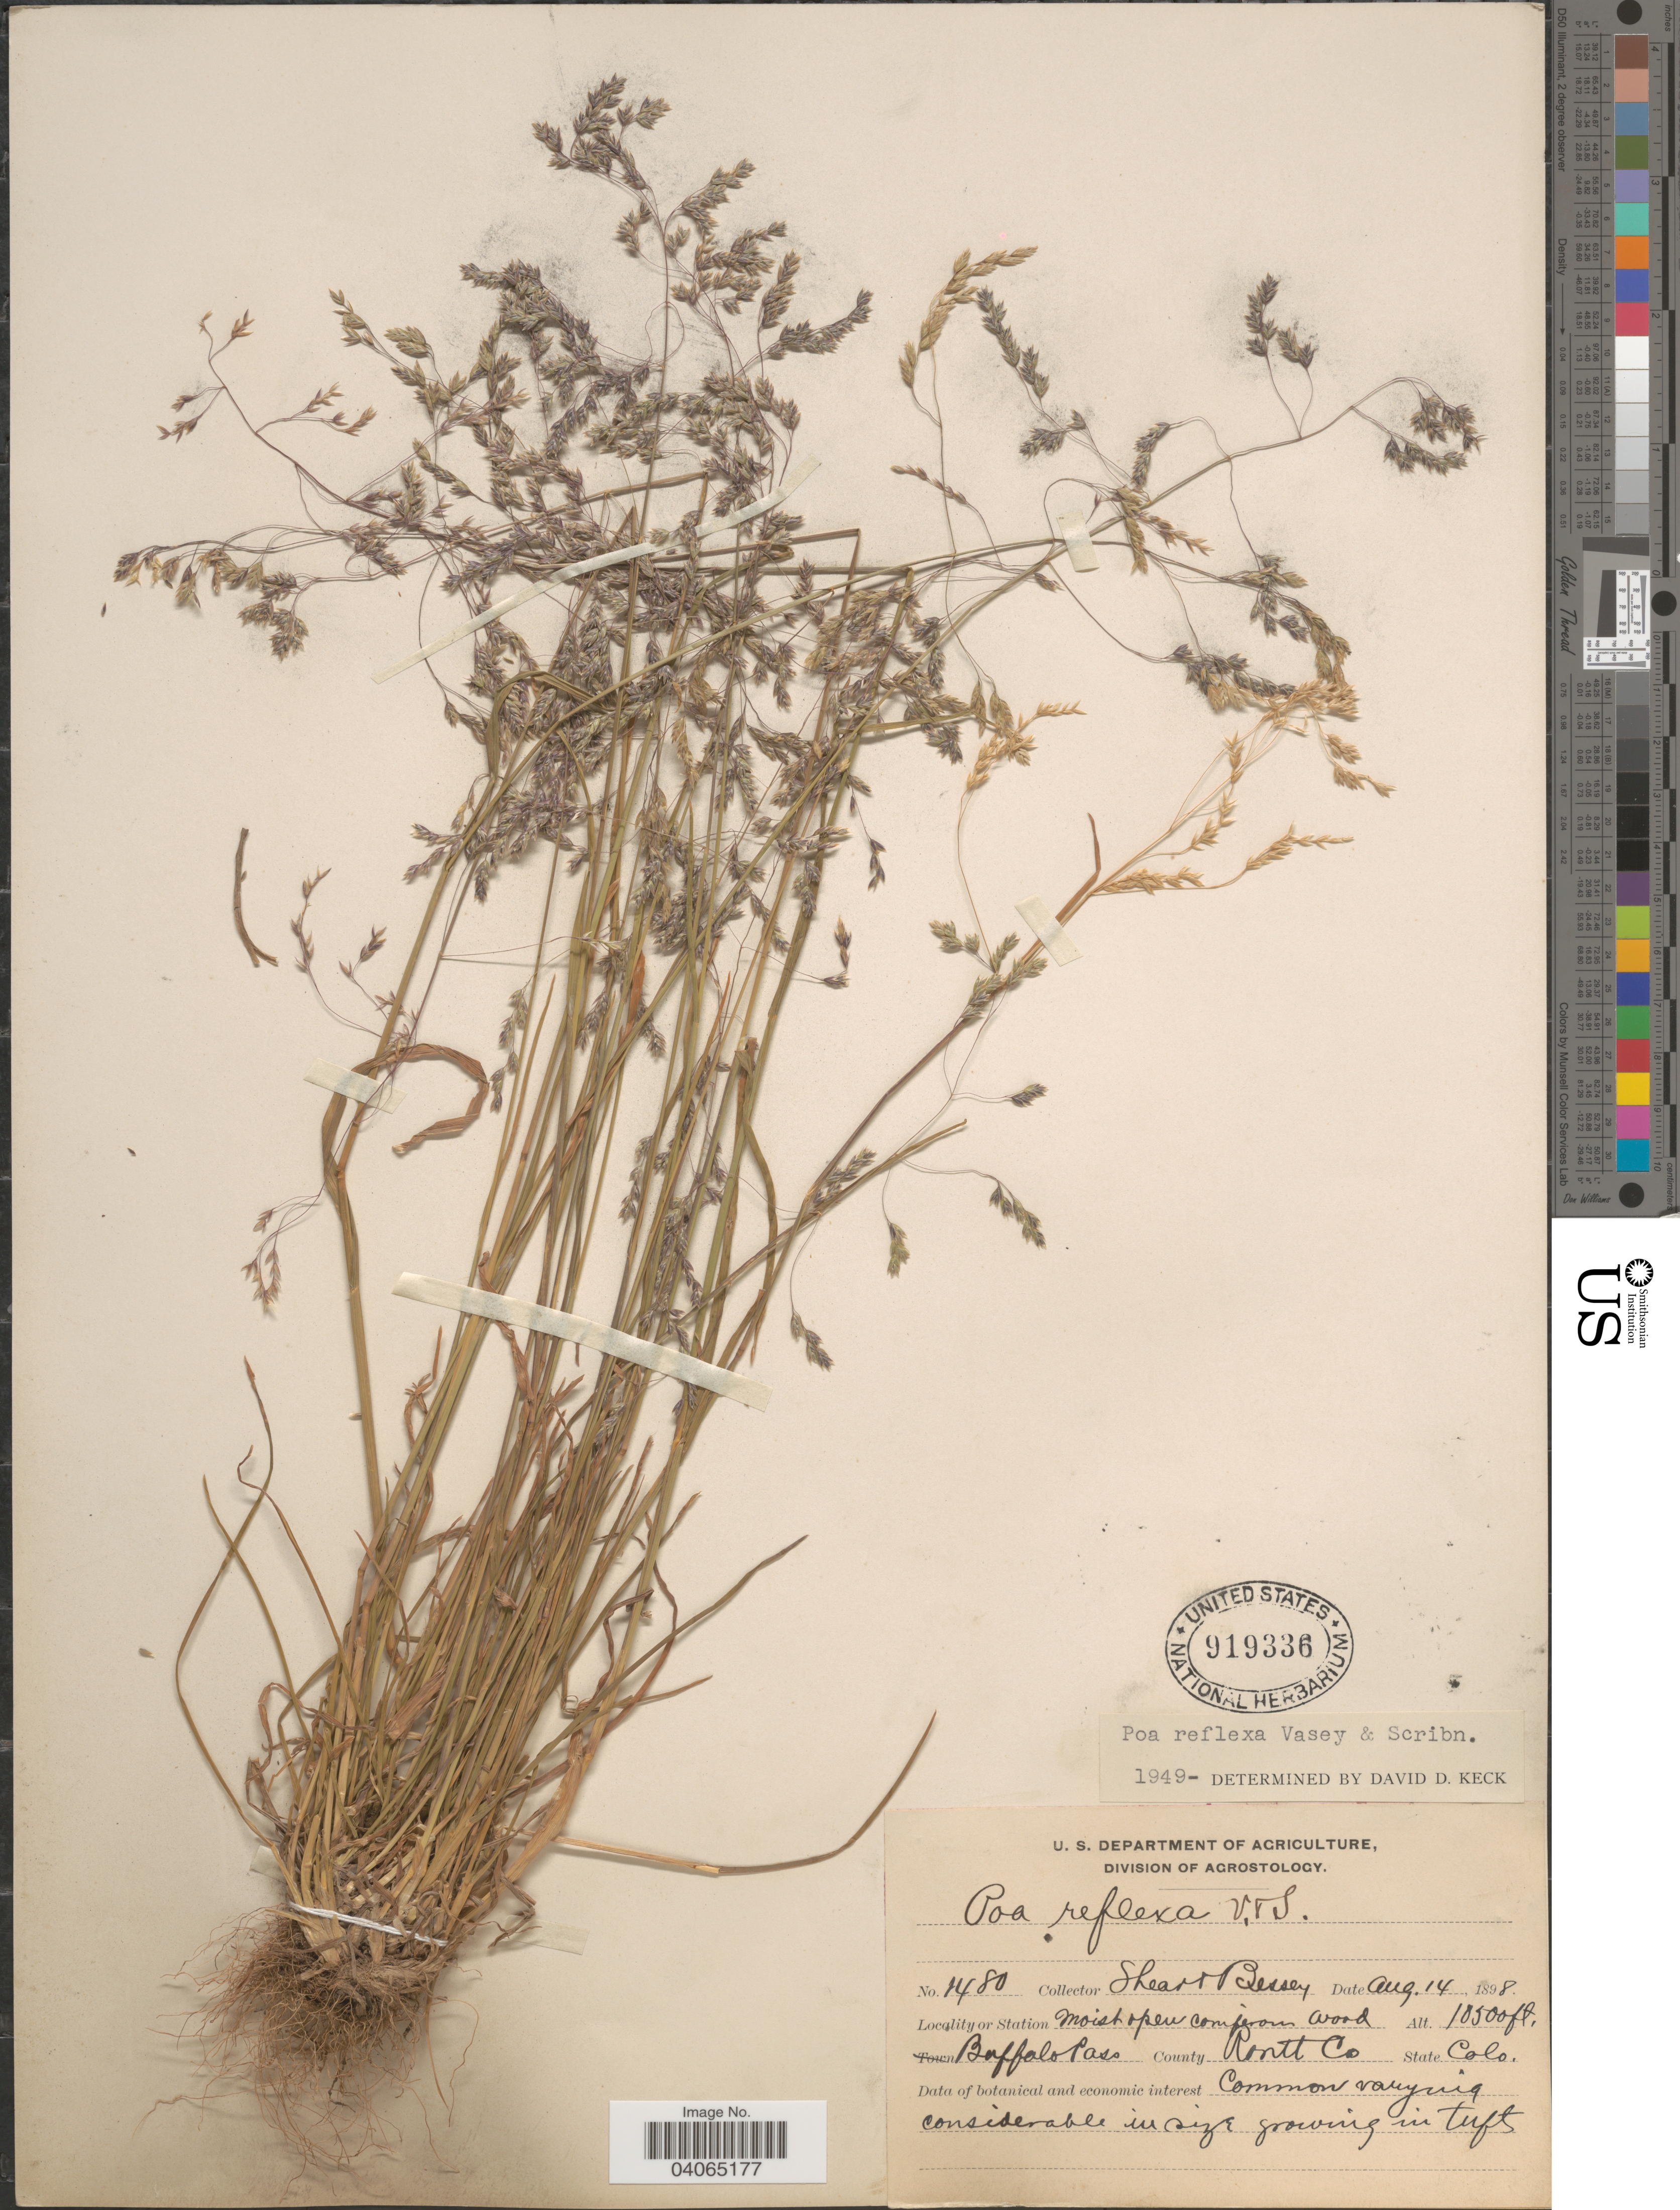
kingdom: Plantae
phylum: Tracheophyta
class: Liliopsida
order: Poales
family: Poaceae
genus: Poa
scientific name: Poa reflexa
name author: Vasey & Scribn.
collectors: -- Shear & -. Bessey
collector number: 1480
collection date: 1898-08-14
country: United States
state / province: Colorado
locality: Buffalo Pass. County Routt Co.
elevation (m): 3200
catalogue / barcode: US 919336